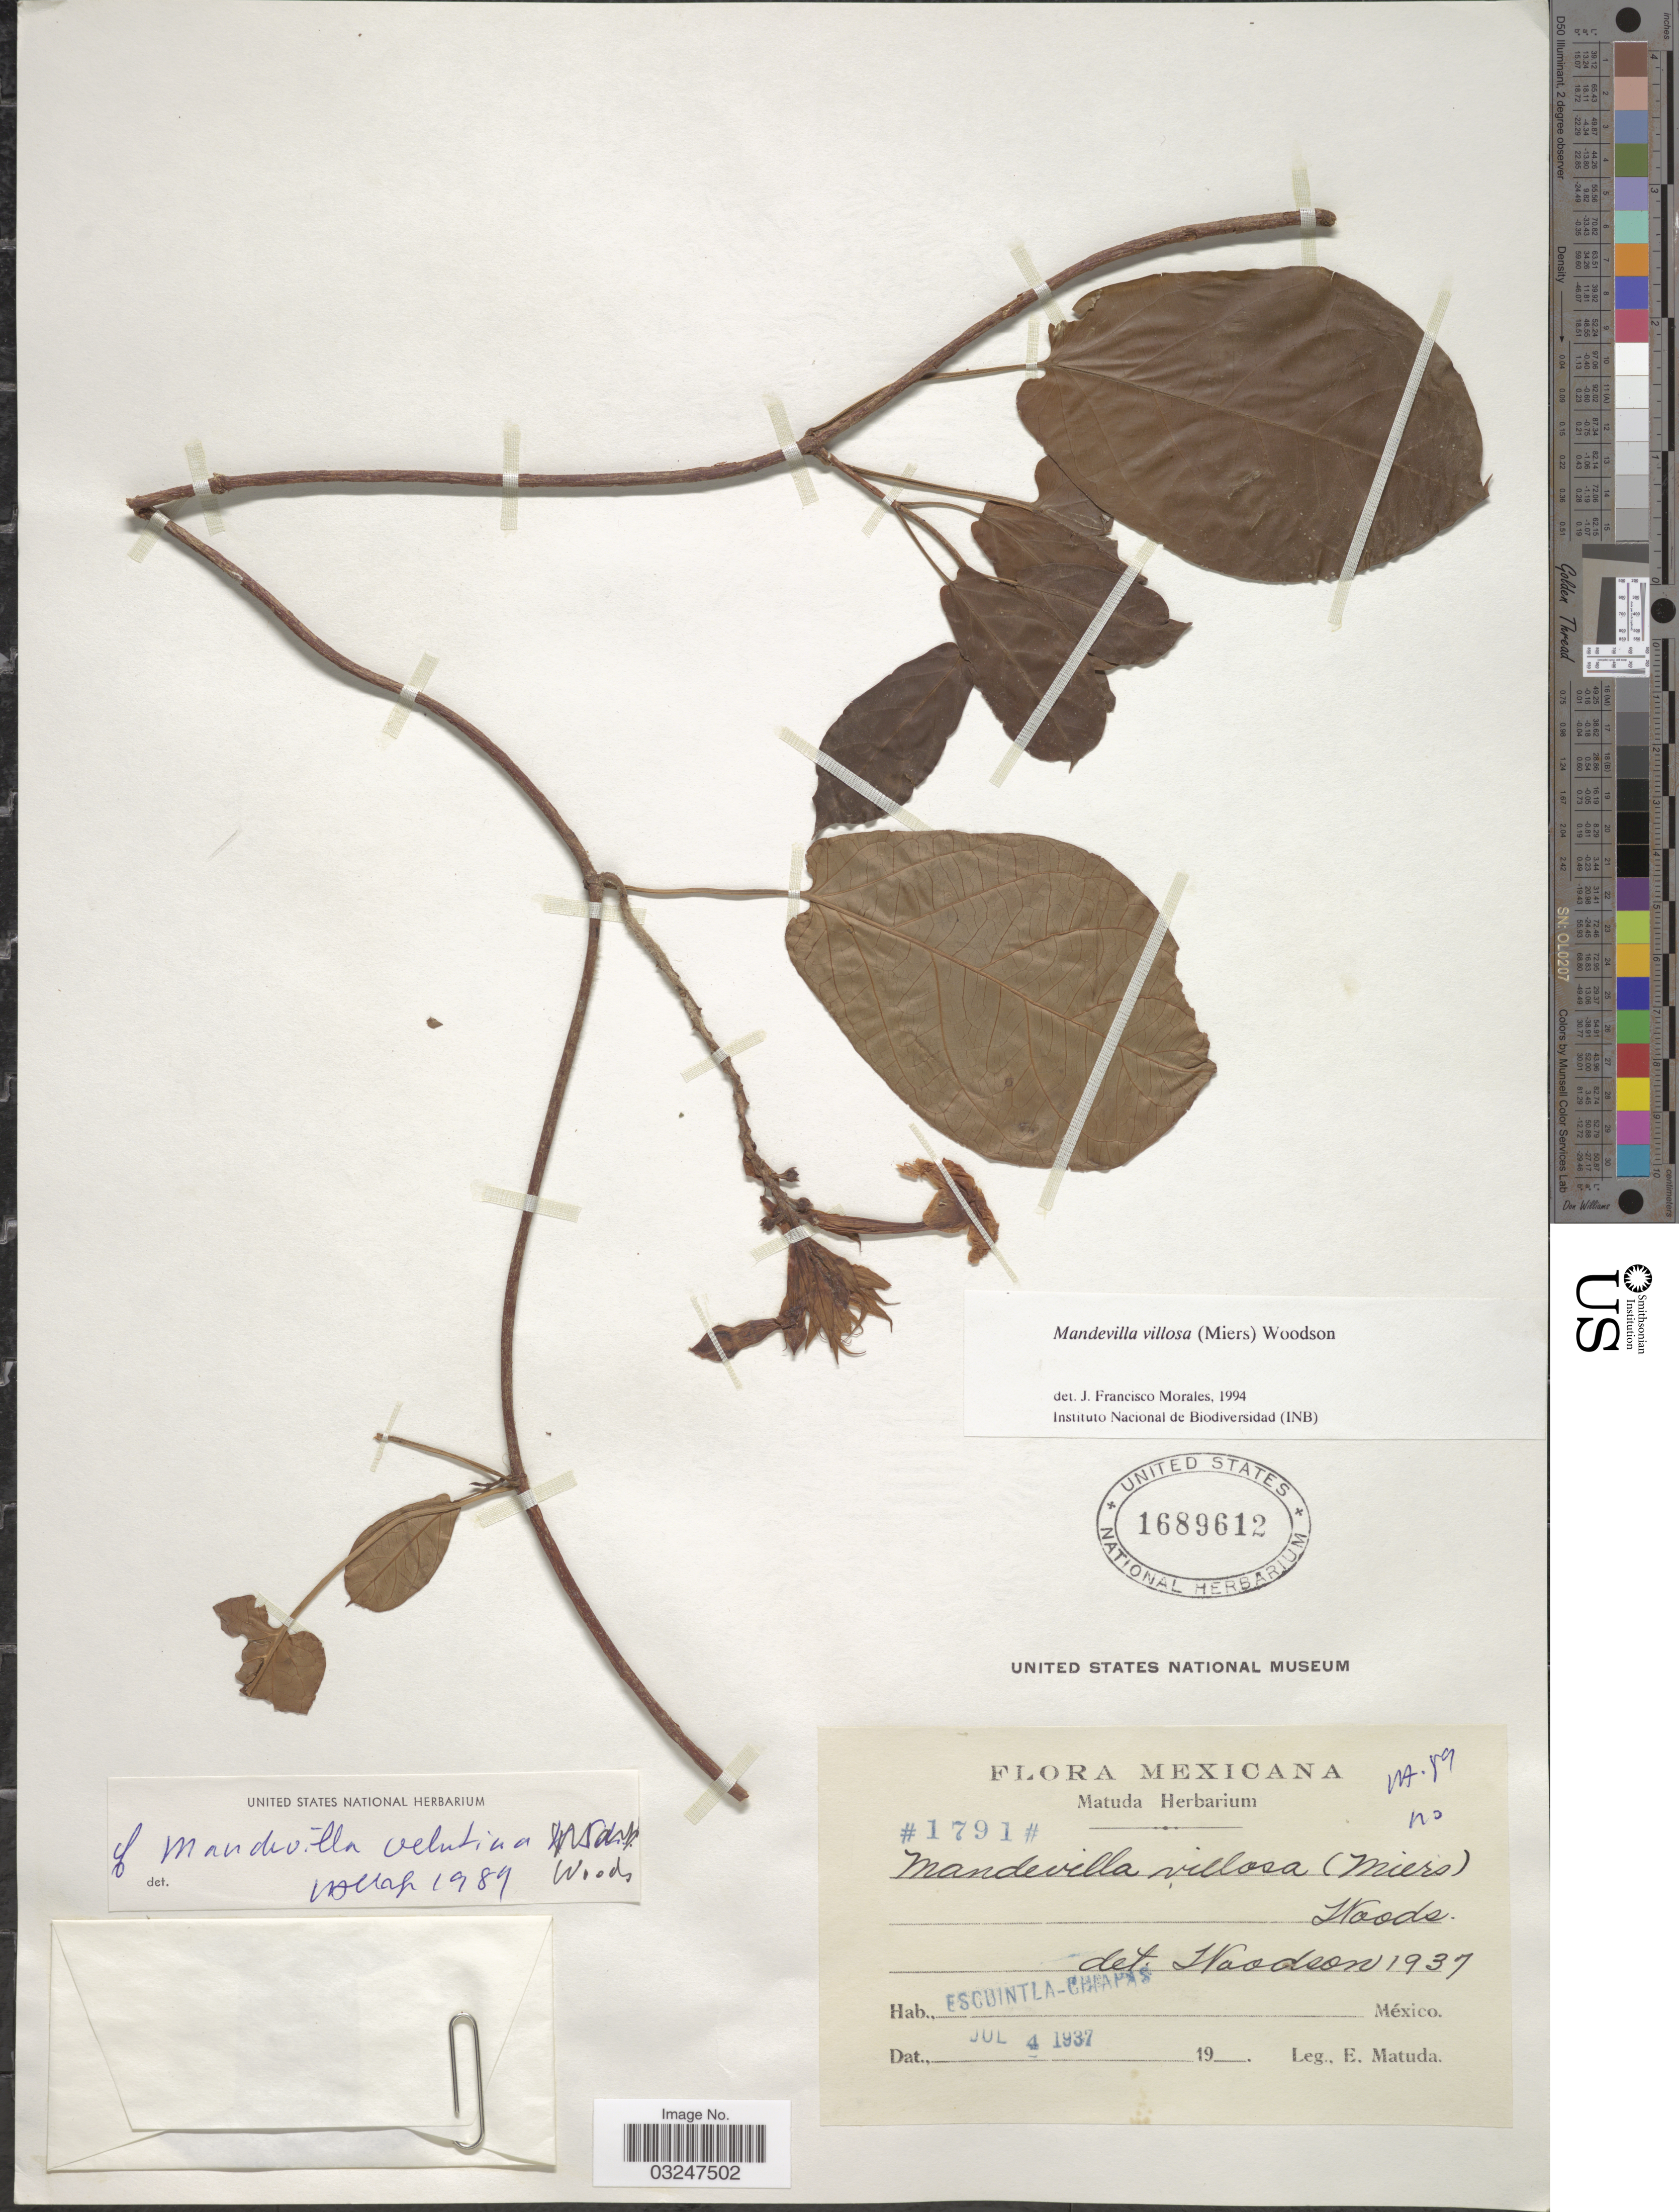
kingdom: Plantae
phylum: Tracheophyta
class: Magnoliopsida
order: Gentianales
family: Apocynaceae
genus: Mandevilla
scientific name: Mandevilla villosa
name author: (Miers) Woodson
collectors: E. Matuda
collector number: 1791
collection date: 1937-07-04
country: Mexico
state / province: Chiapas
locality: Escuintla.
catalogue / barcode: US 1689612